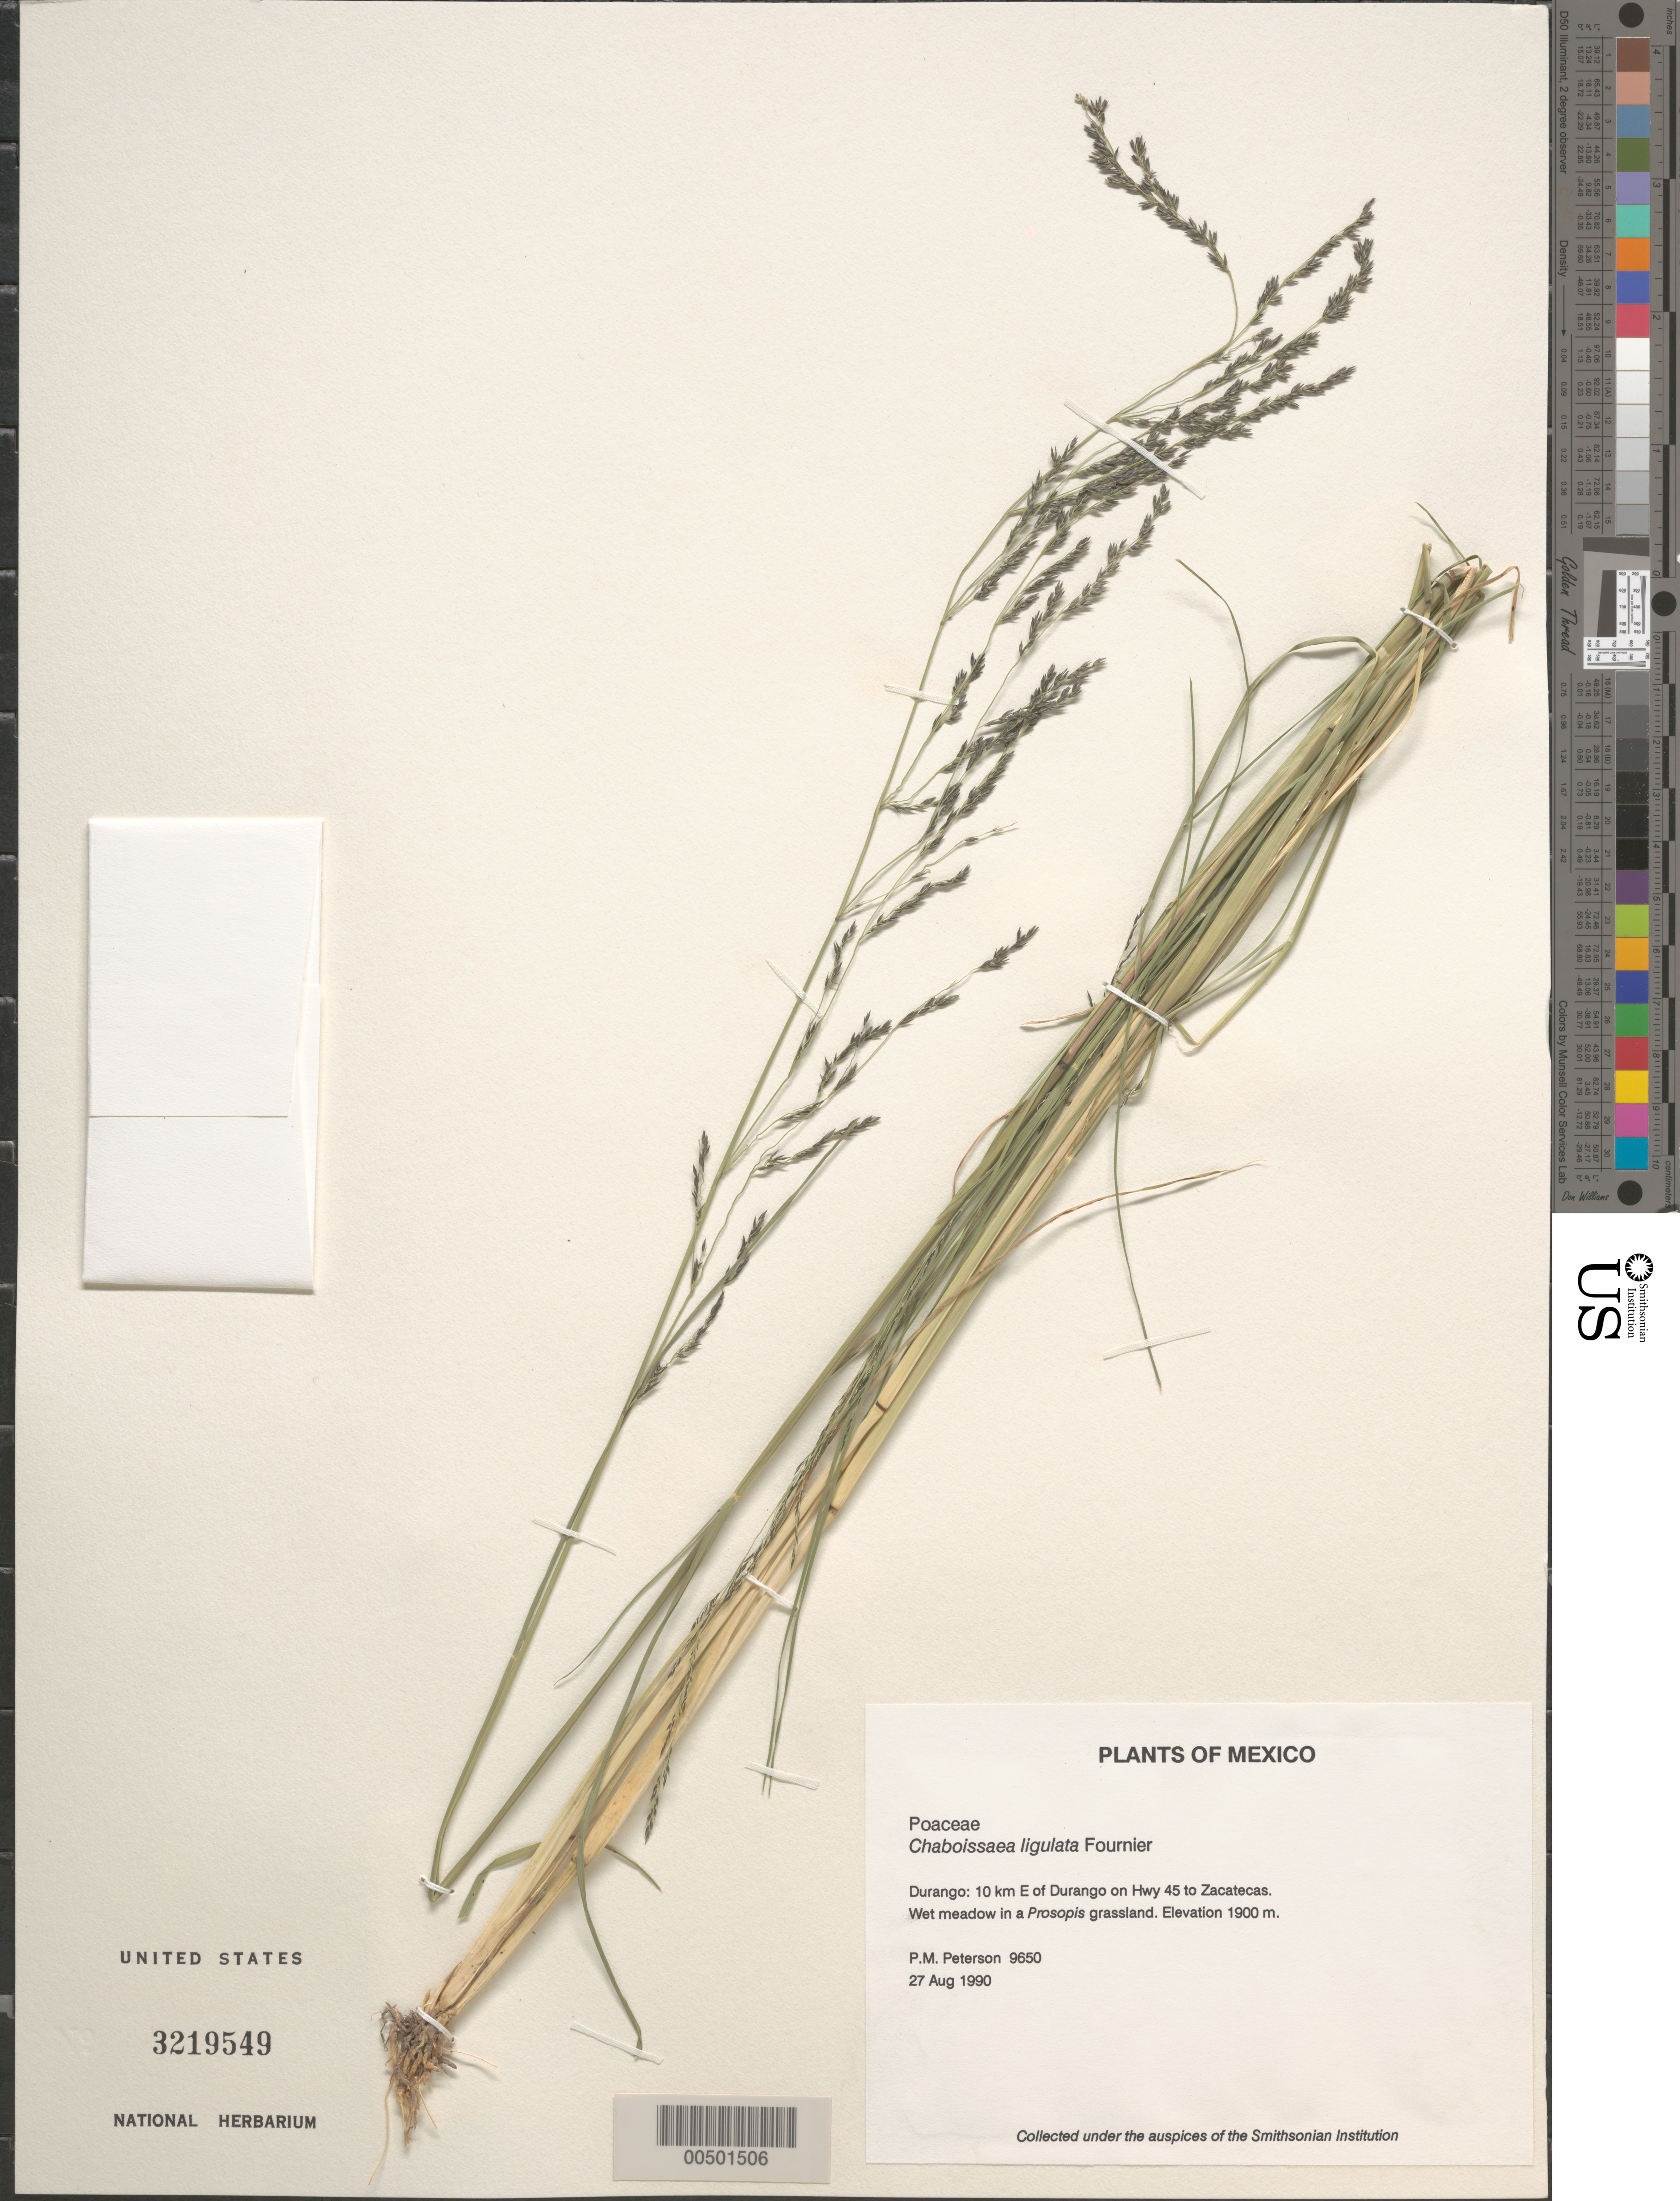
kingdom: Plantae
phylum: Tracheophyta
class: Liliopsida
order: Poales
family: Poaceae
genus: Chaboissaea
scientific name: Chaboissaea ligulata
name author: E. Fourn.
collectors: P. M. Peterson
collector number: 09650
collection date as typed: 27 Aug 1990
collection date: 1990-08-27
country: Mexico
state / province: Durango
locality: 10 km E of Durango on Hwy 45 to Zacatecas.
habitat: Wet meadow in a Prosopis grassland.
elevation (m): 1900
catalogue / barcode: US 3219549